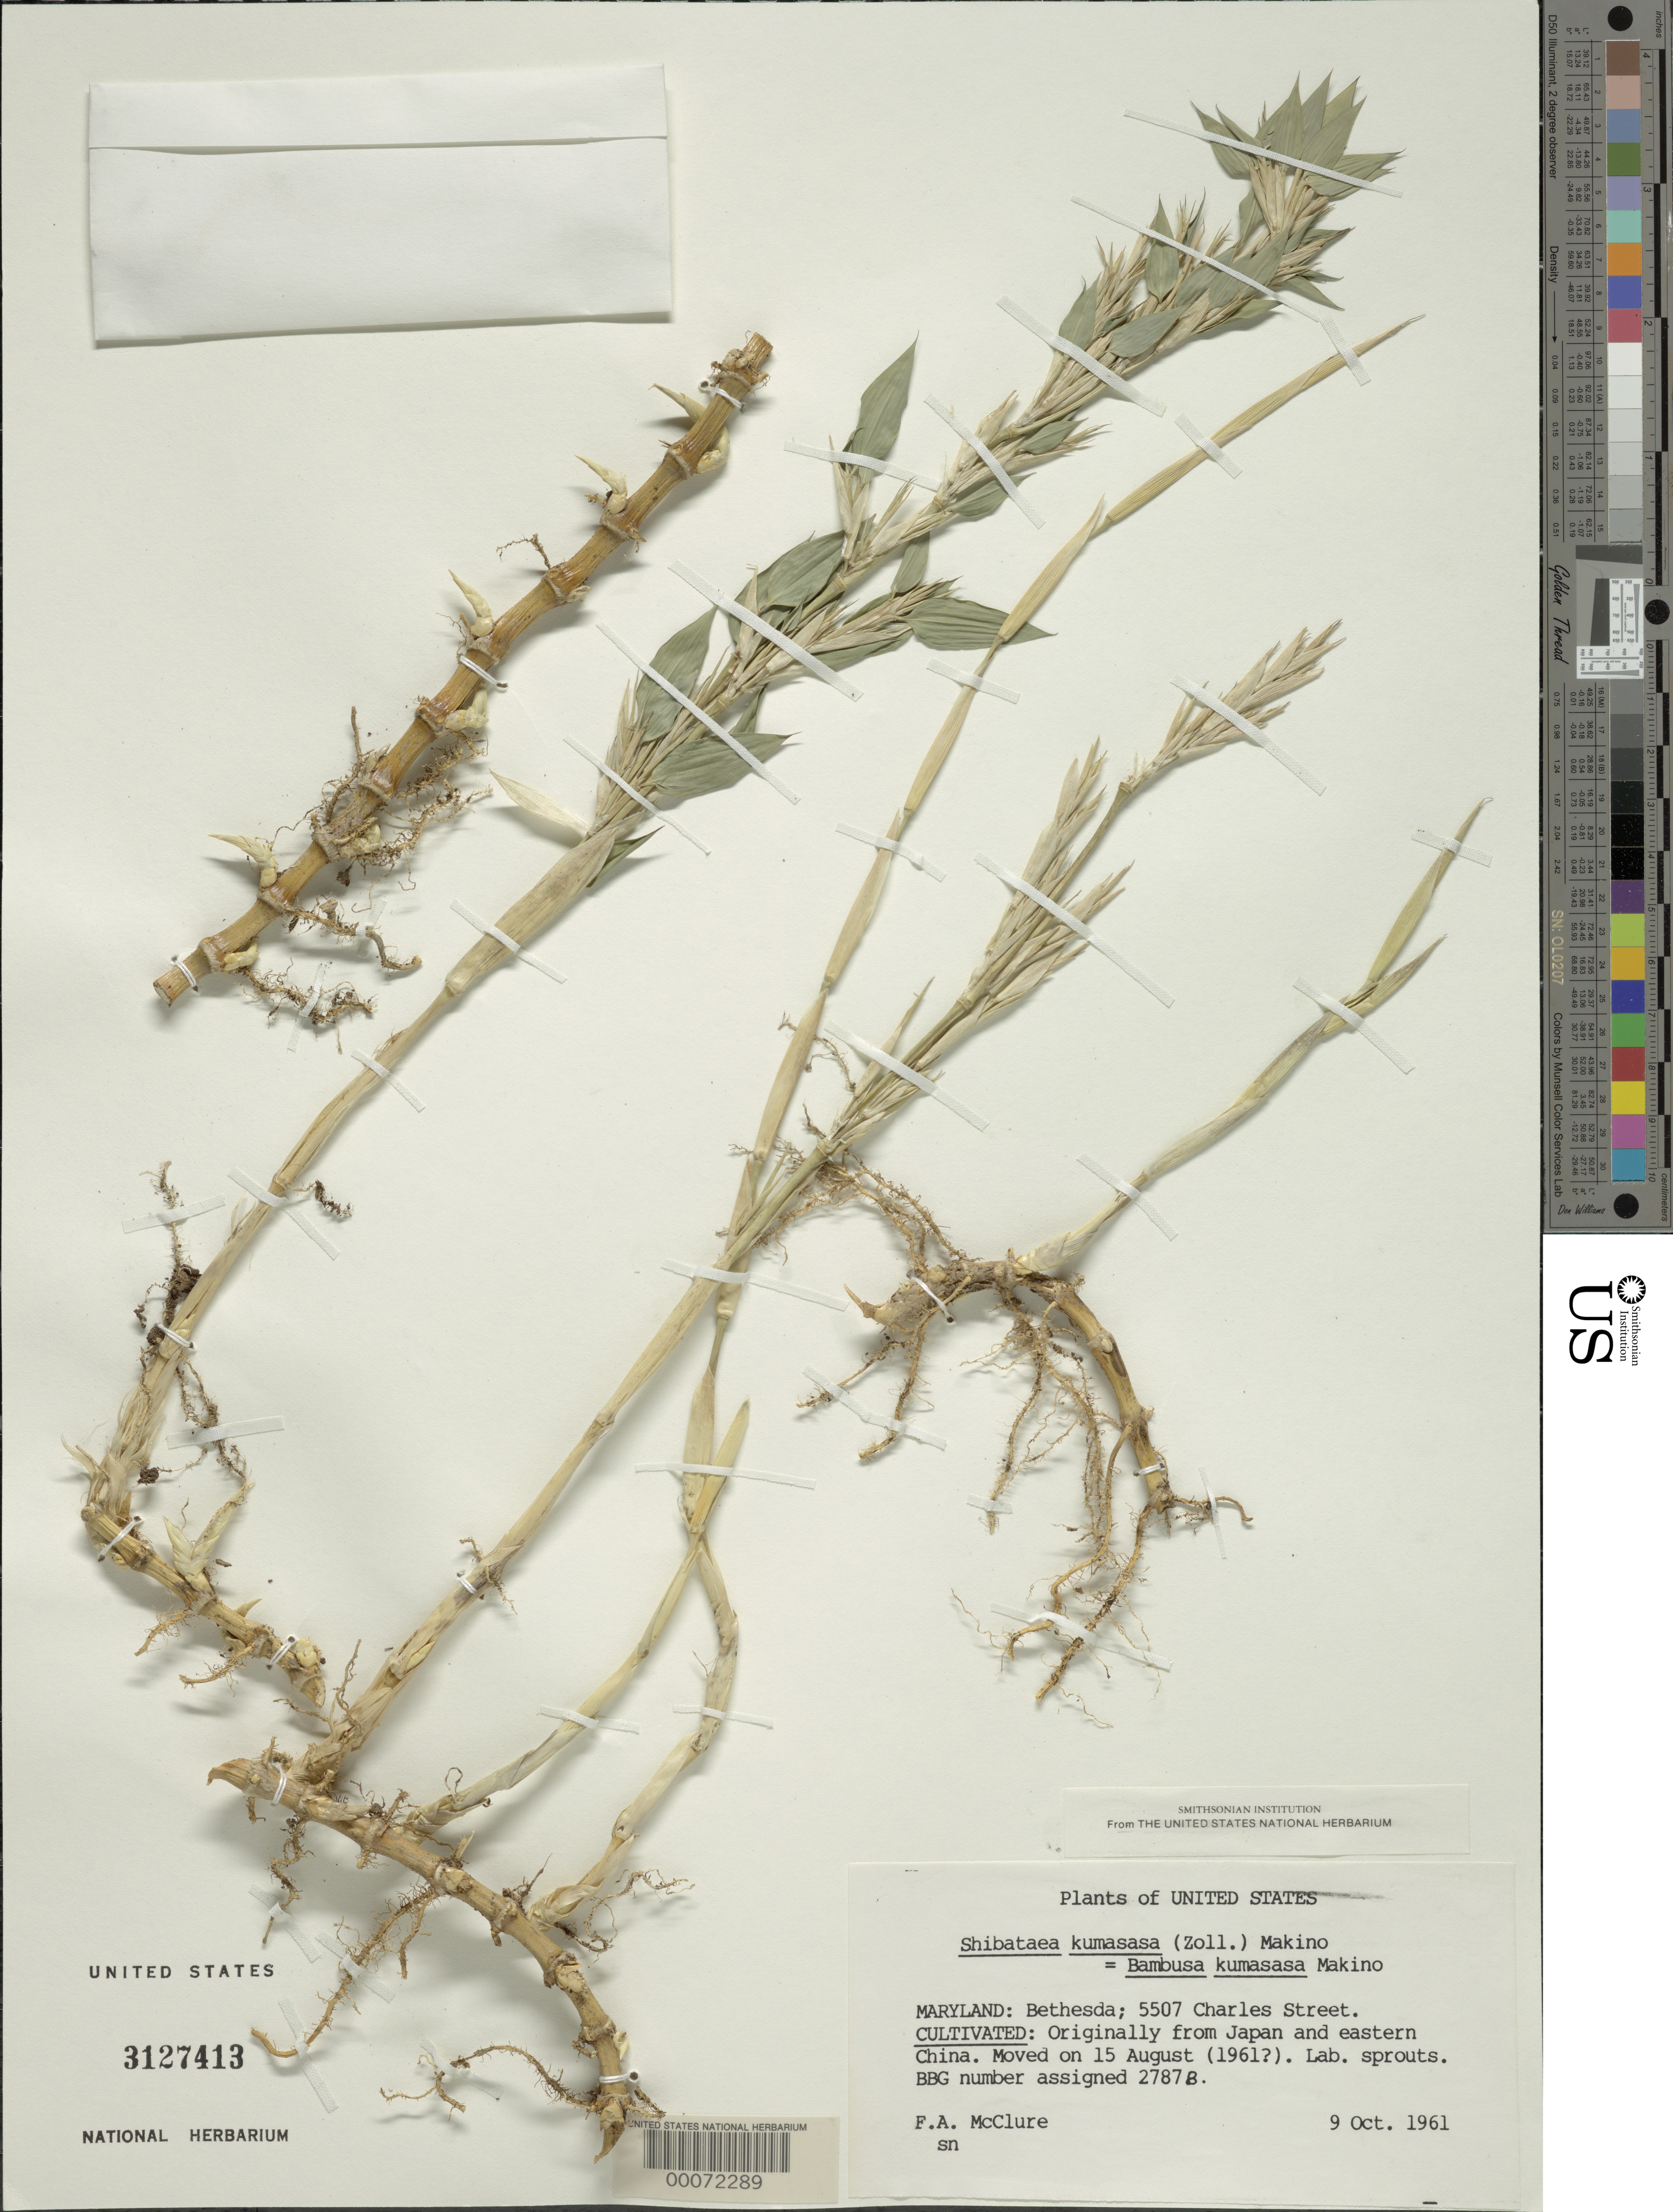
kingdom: Plantae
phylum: Tracheophyta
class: Liliopsida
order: Poales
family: Poaceae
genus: Bambusa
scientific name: Bambusa kumasasa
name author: Zoll.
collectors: F. A. McClure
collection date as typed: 09 Oct 1961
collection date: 1961-10-09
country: United States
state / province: Maryland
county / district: Montgomery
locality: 5507 Charles Street, Bethesda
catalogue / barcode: US 3127413